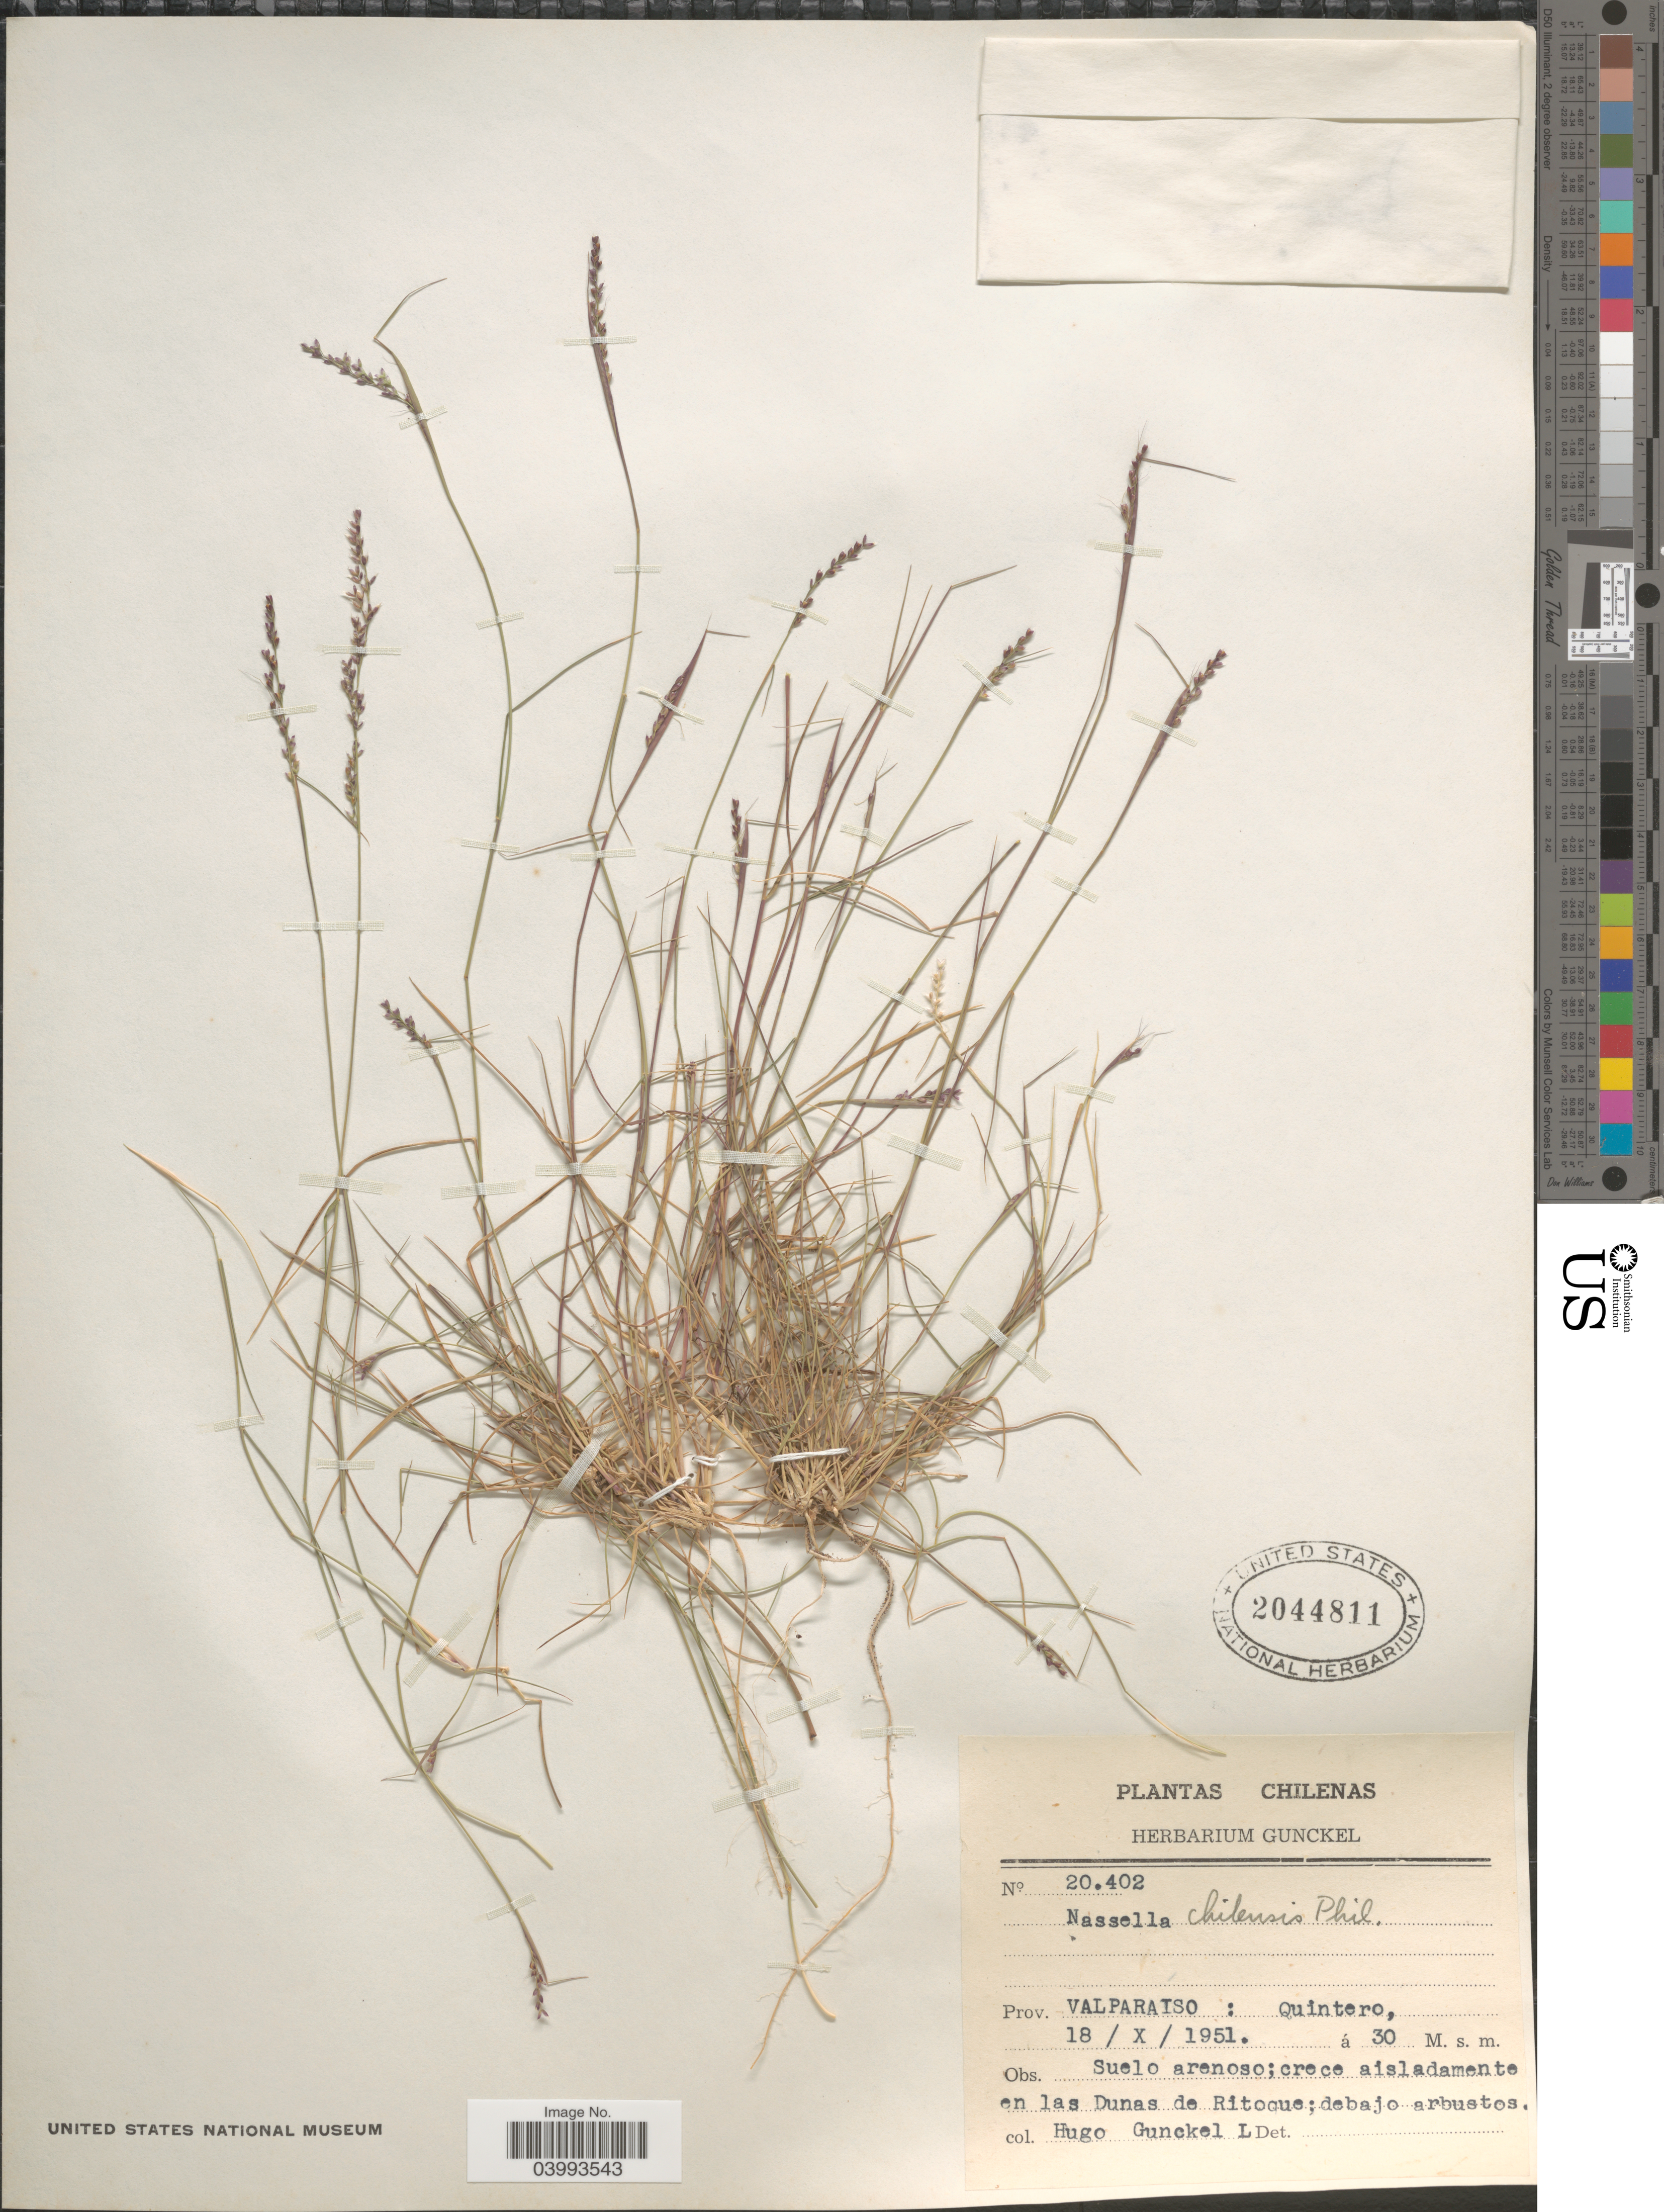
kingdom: Plantae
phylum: Tracheophyta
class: Liliopsida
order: Poales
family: Poaceae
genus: Nassella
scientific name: Nassella chilensis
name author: (Trin.) É. Desv.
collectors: H. Gunckel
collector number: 20402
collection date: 1951-10-18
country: Chile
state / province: Valparaíso (V)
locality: Quintero, en las Dunas de Ritoque.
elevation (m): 30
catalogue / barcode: US 2044811